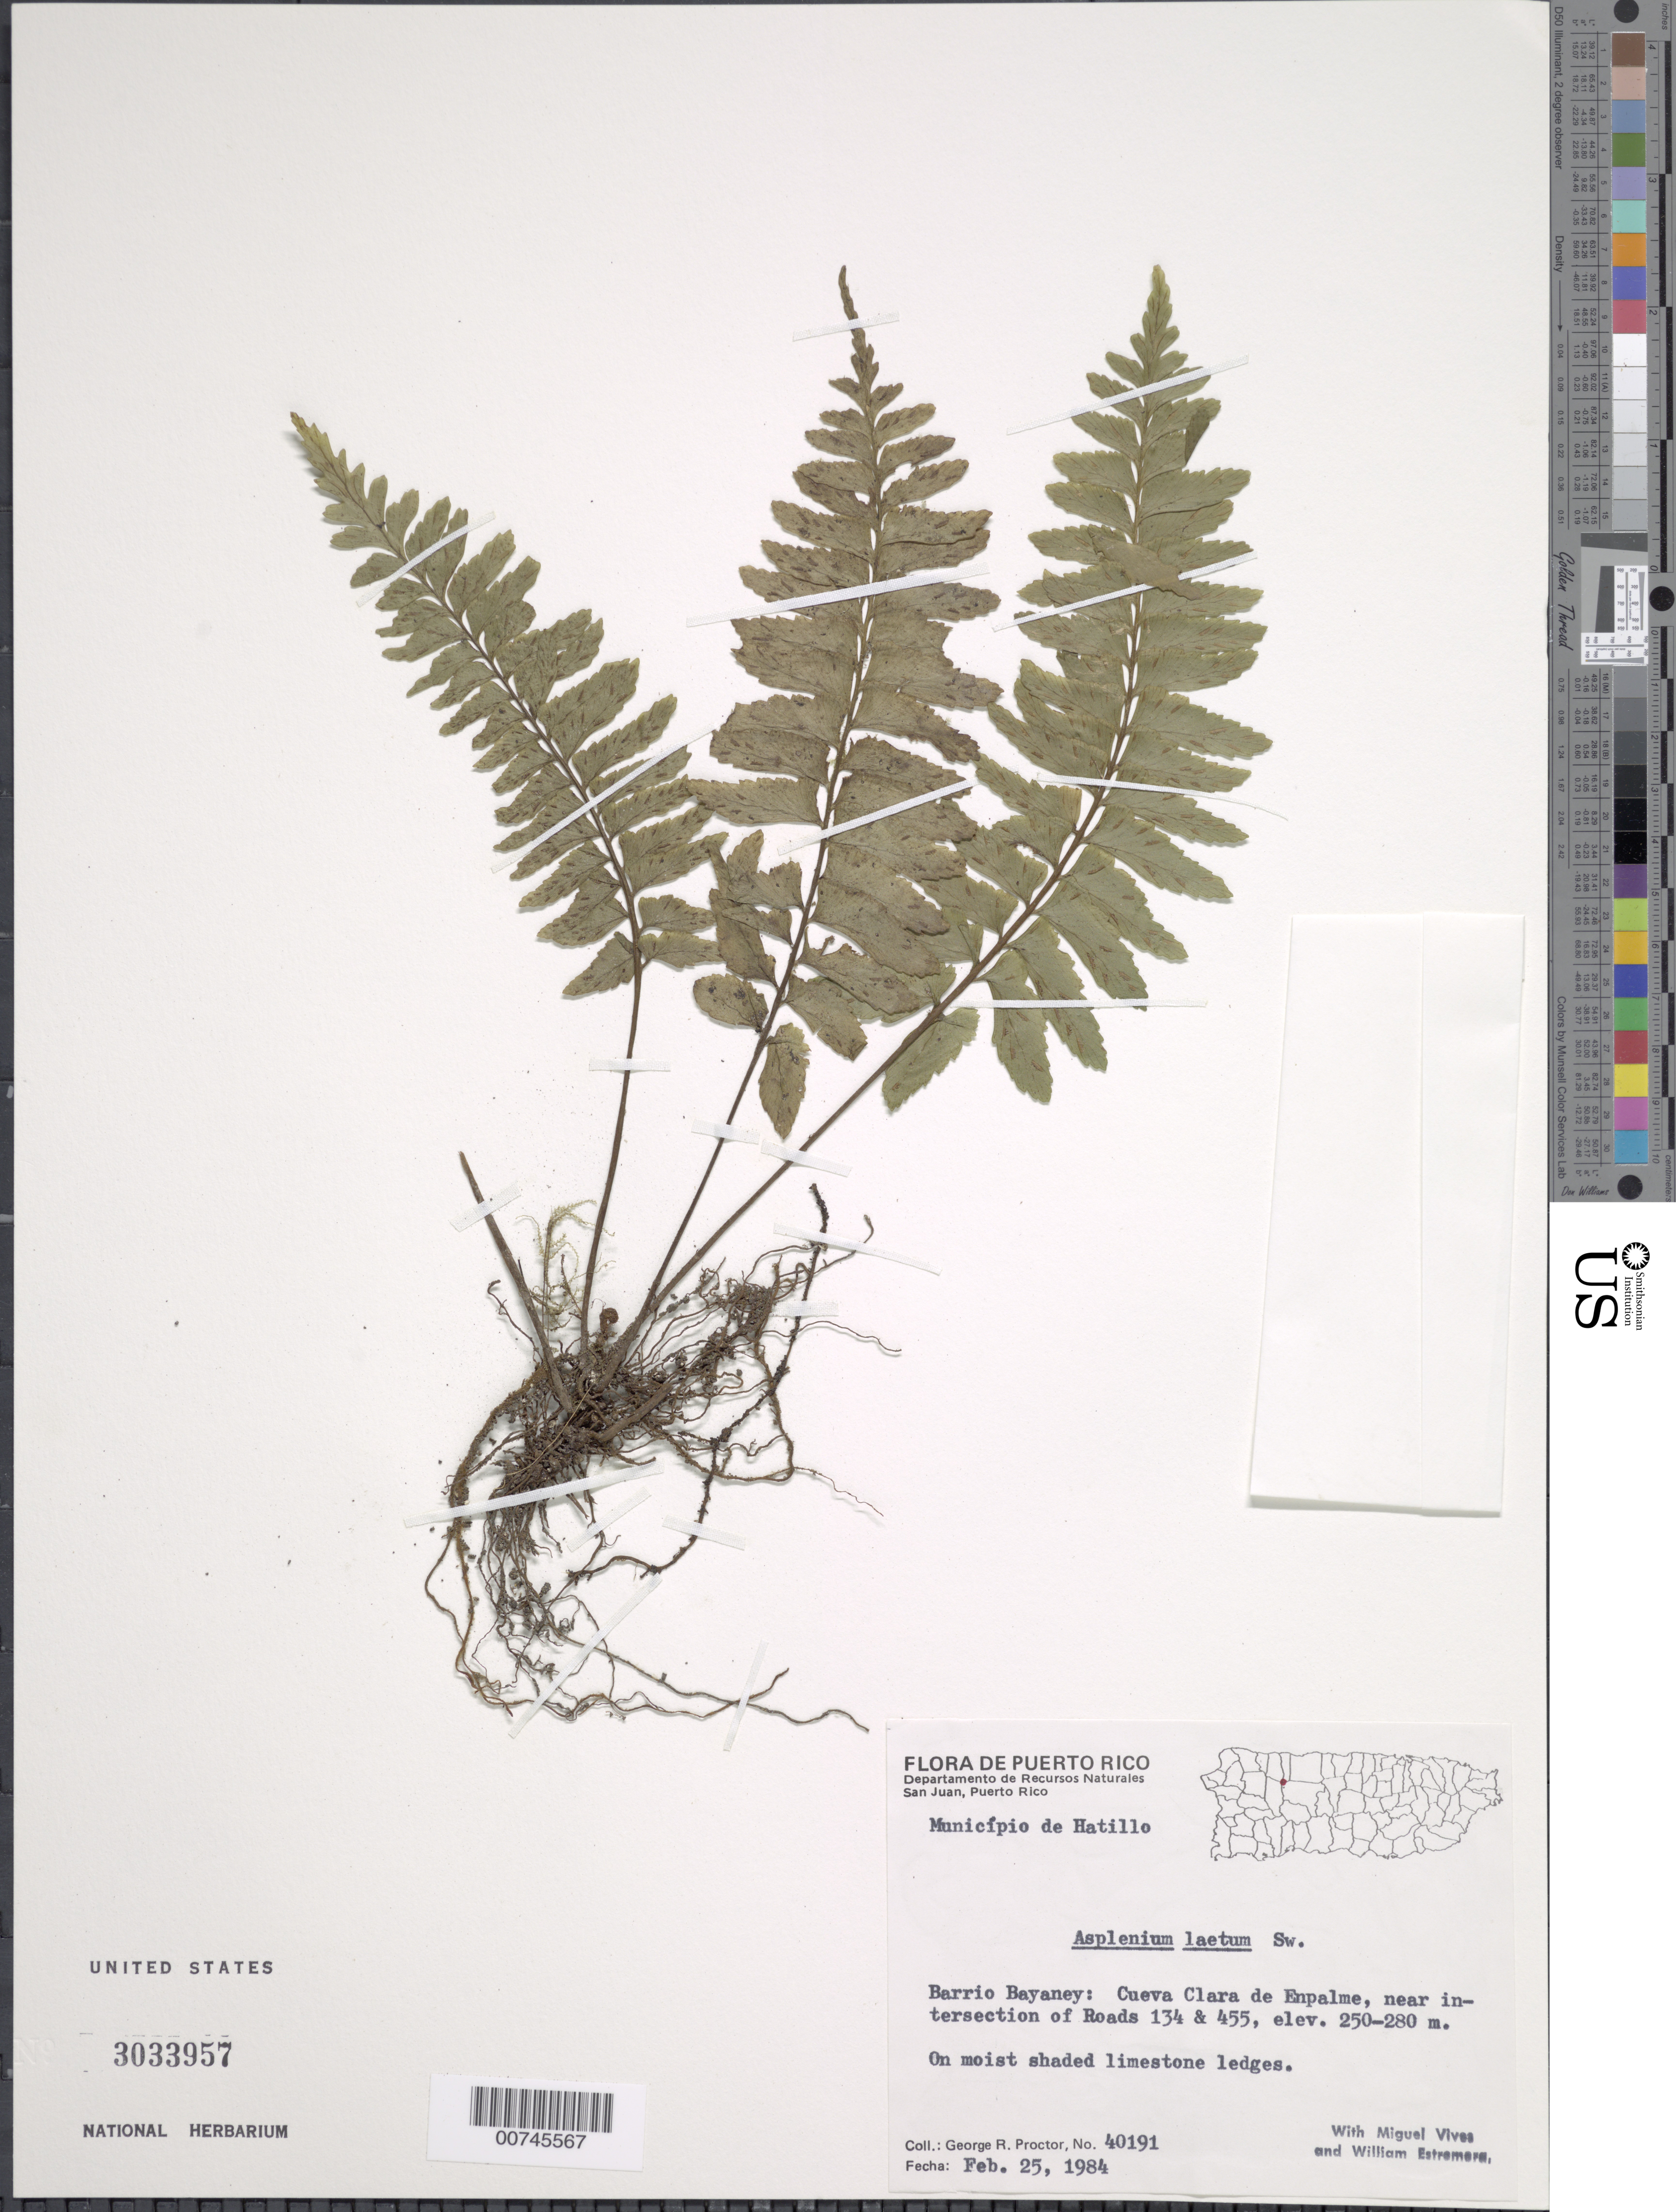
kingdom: Plantae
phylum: Tracheophyta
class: Polypodiopsida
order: Polypodiales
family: Aspleniaceae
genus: Asplenium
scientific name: Asplenium laetum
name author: Sw.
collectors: G. R. Proctor, M. Vives & W. Estremera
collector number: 40191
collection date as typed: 25 Feb 1984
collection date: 1984-02-25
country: Puerto Rico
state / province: Hatillo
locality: Barrio Bayaney: Cueva Clara de Empalme, near intersection of Roadds 134 & 455, Municipio de Hatillo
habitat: On moist shaded limestone ledges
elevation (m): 250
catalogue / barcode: US 3033957